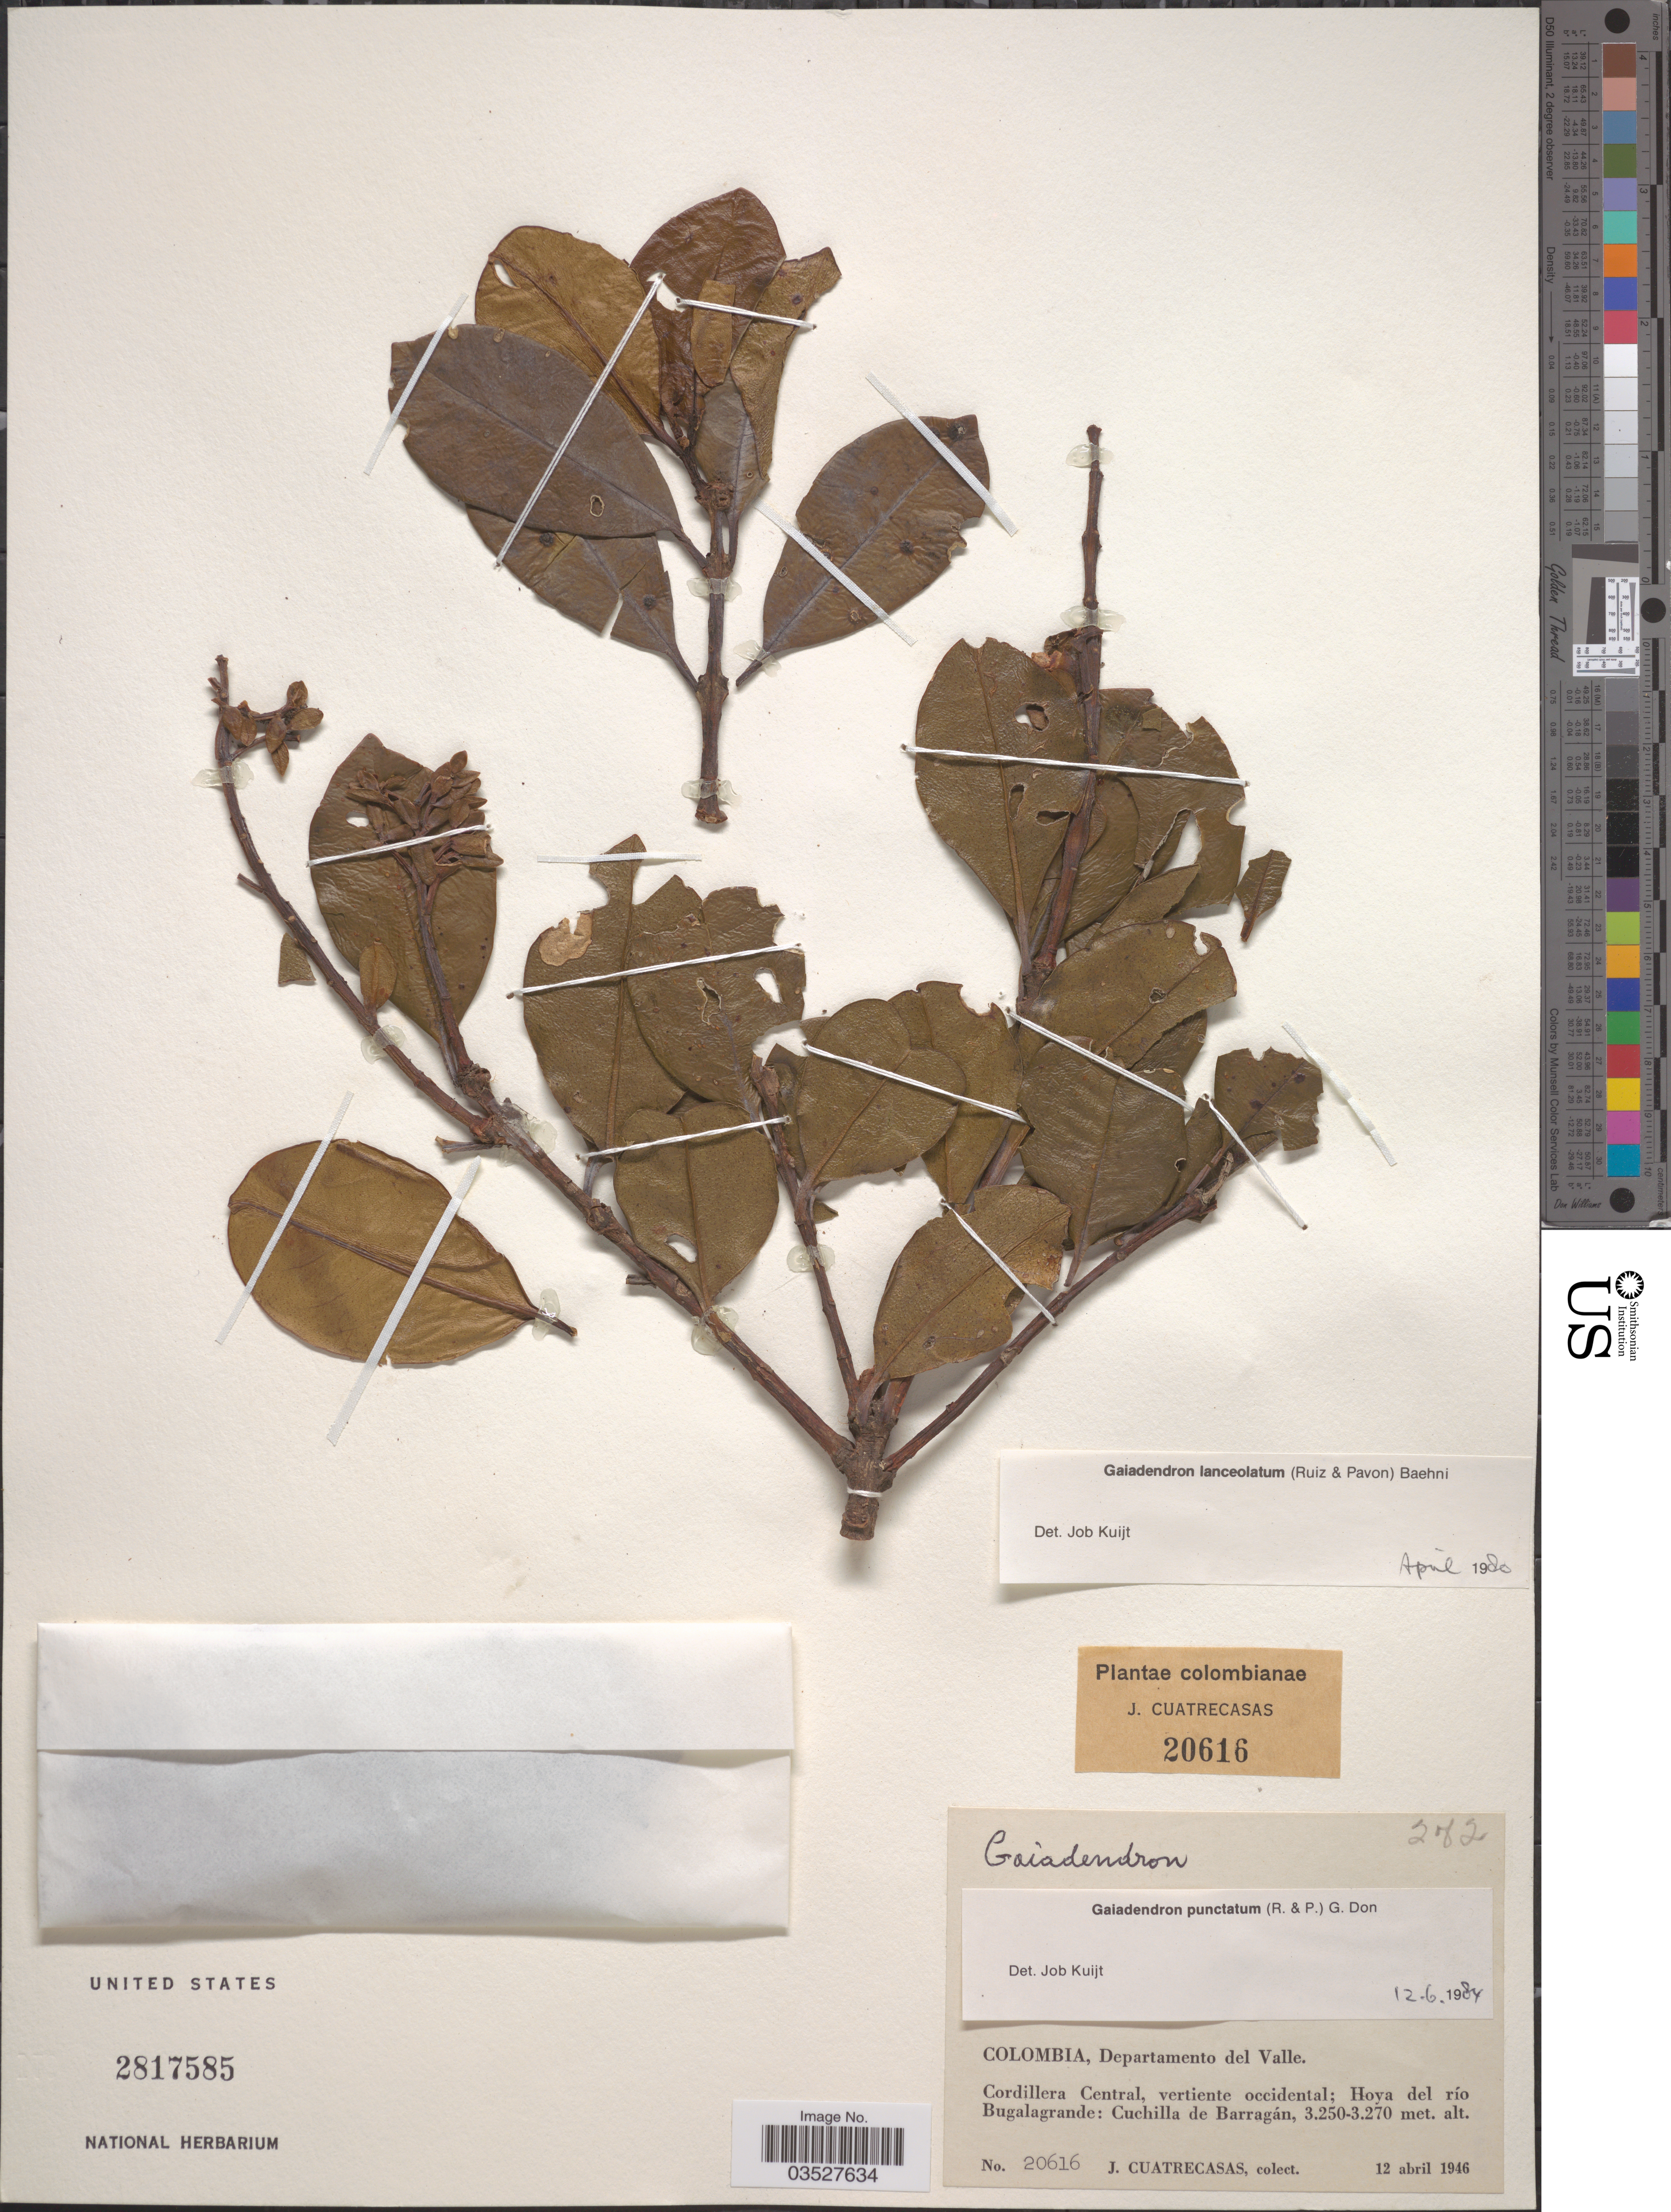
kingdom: Plantae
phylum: Tracheophyta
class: Magnoliopsida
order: Santalales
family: Loranthaceae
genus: Gaiadendron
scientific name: Gaiadendron punctatum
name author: (Ruiz & Pav.) G. Don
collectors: J. Cuatrecasas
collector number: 20616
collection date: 1946-04-12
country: Colombia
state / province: Valle del Cauca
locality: Departamento del Valle. Cordillera Central, vertiente occidental; Hoya del río Bugalagrande: Cuchilla de Barragán.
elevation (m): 3250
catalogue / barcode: US 2817585